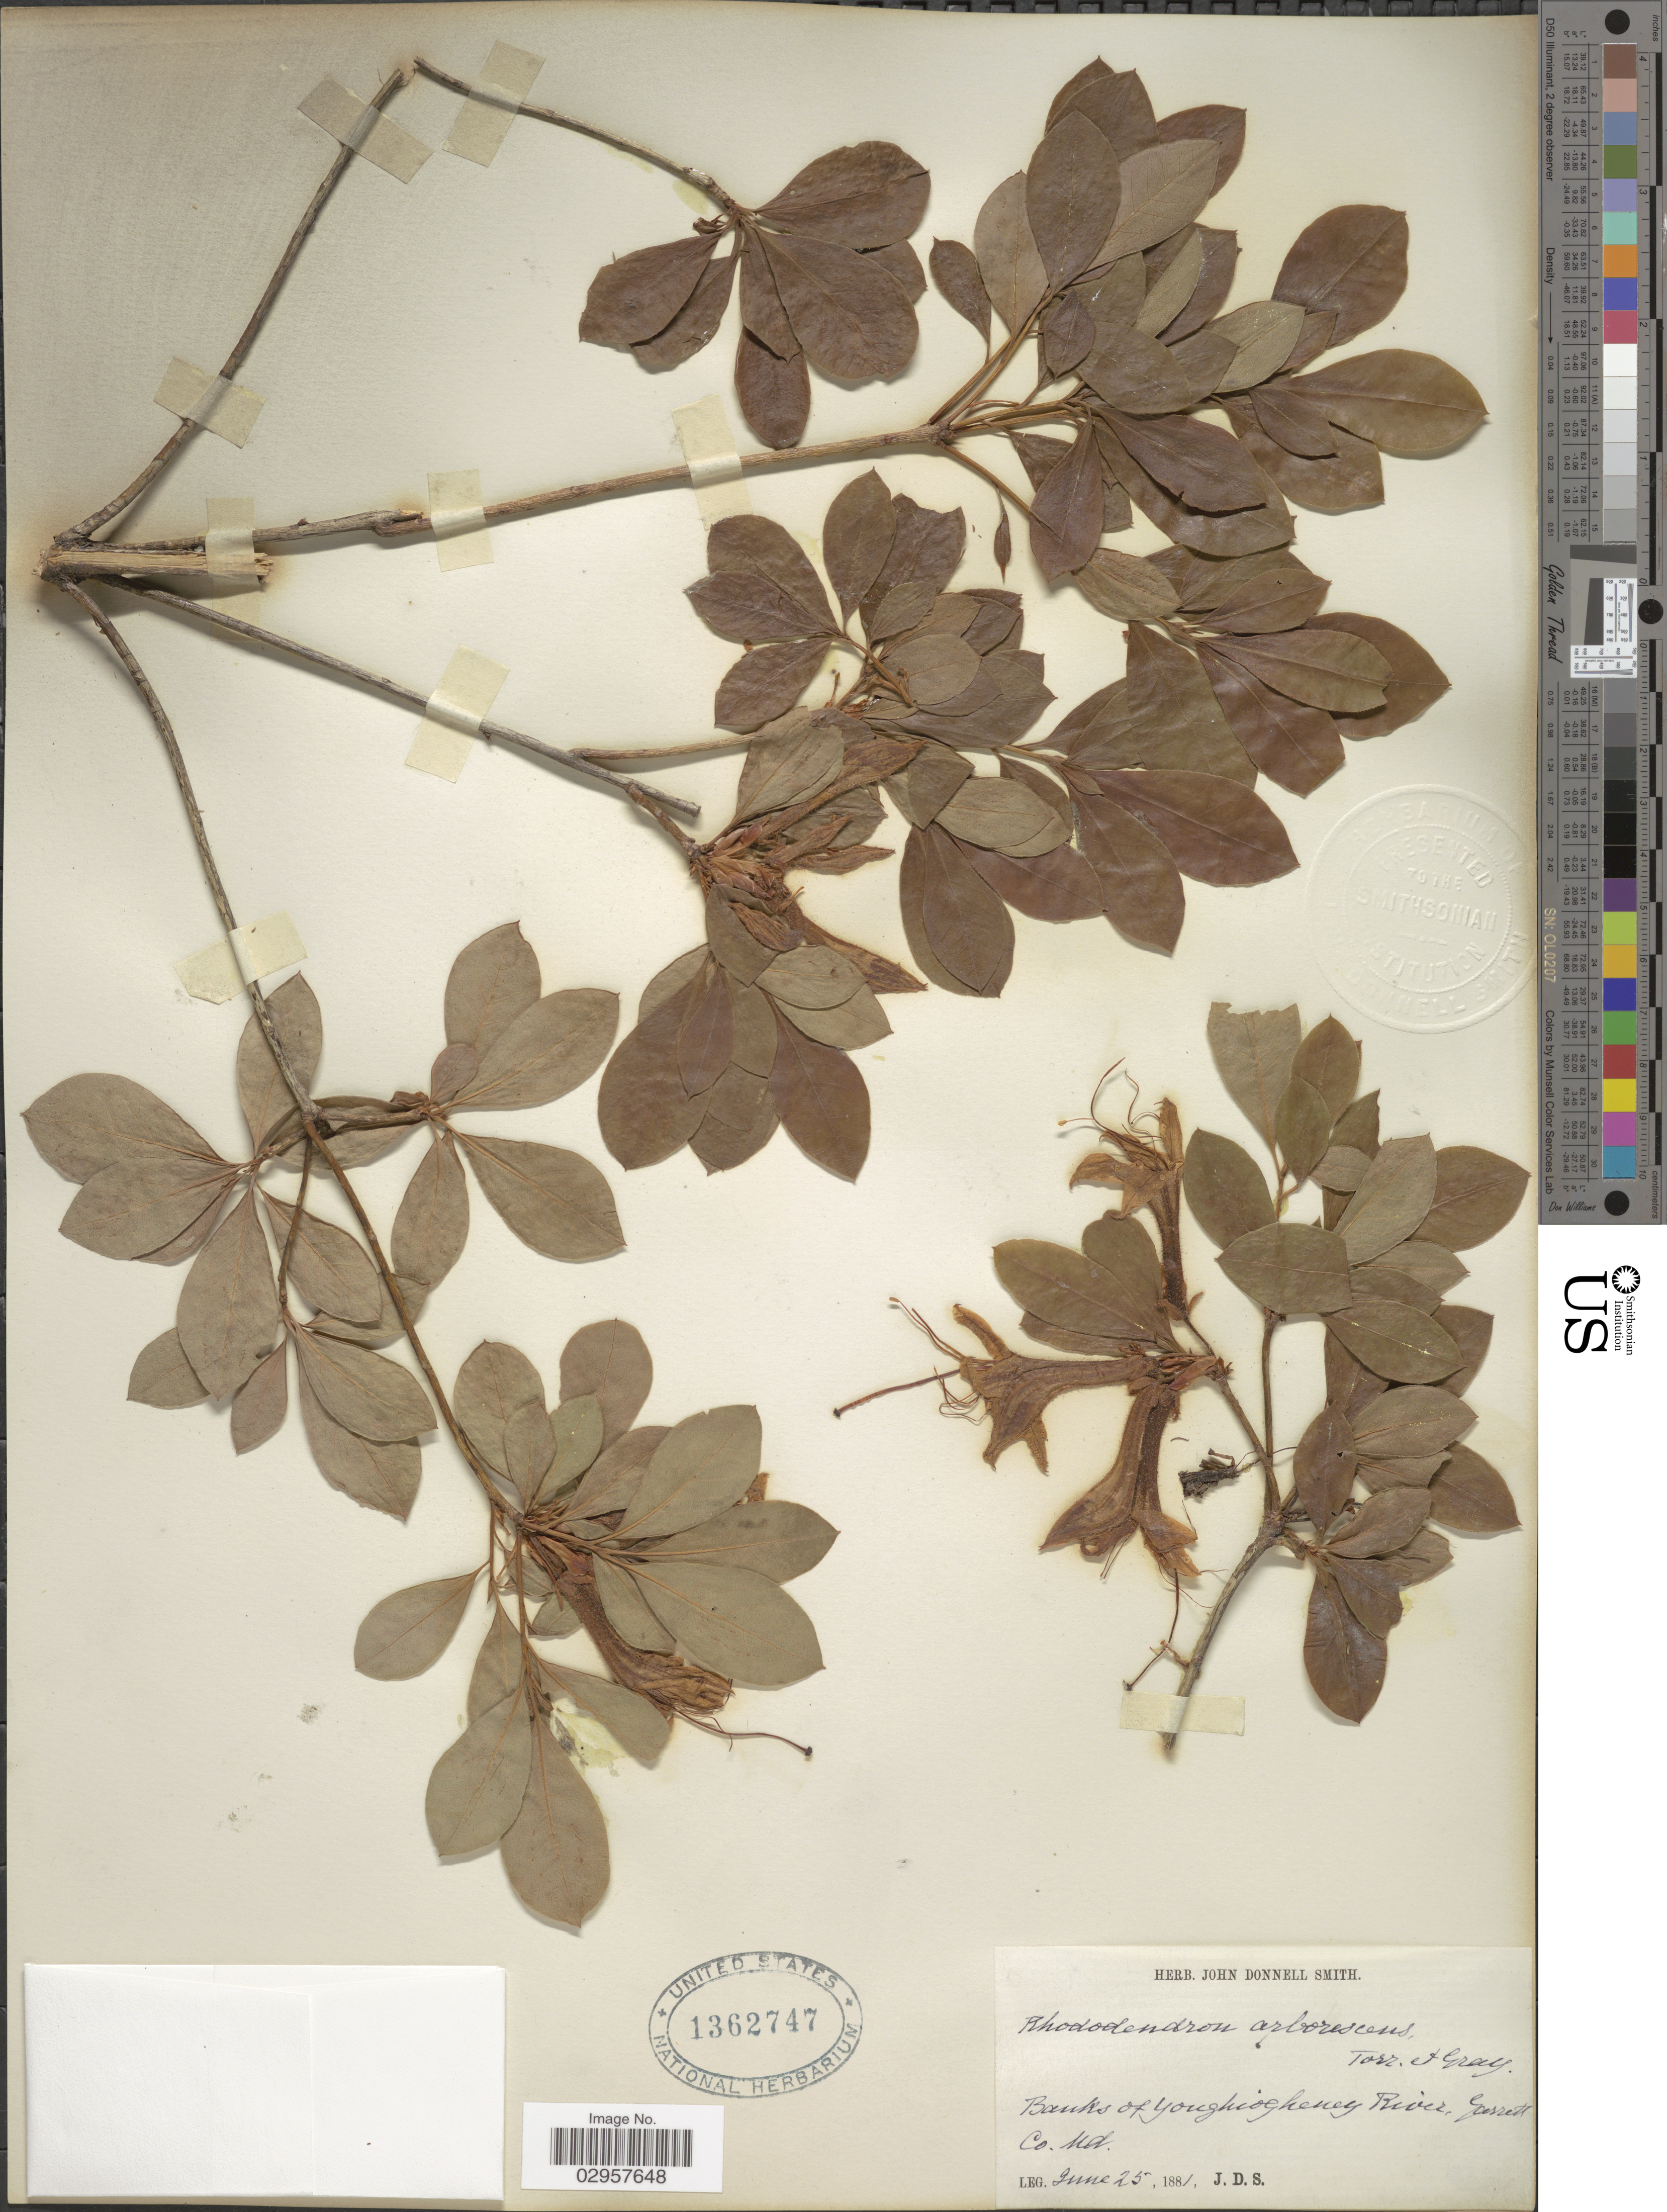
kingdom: Plantae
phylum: Tracheophyta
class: Magnoliopsida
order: Ericales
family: Ericaceae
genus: Rhododendron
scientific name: Rhododendron arborescens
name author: (Pursh) Torr.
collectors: J. Donnell Smith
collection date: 1881-06-25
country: United States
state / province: Maryland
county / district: Garrett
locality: Banks of Youghiogheny River, Garrett Co.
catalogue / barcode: US 1362747